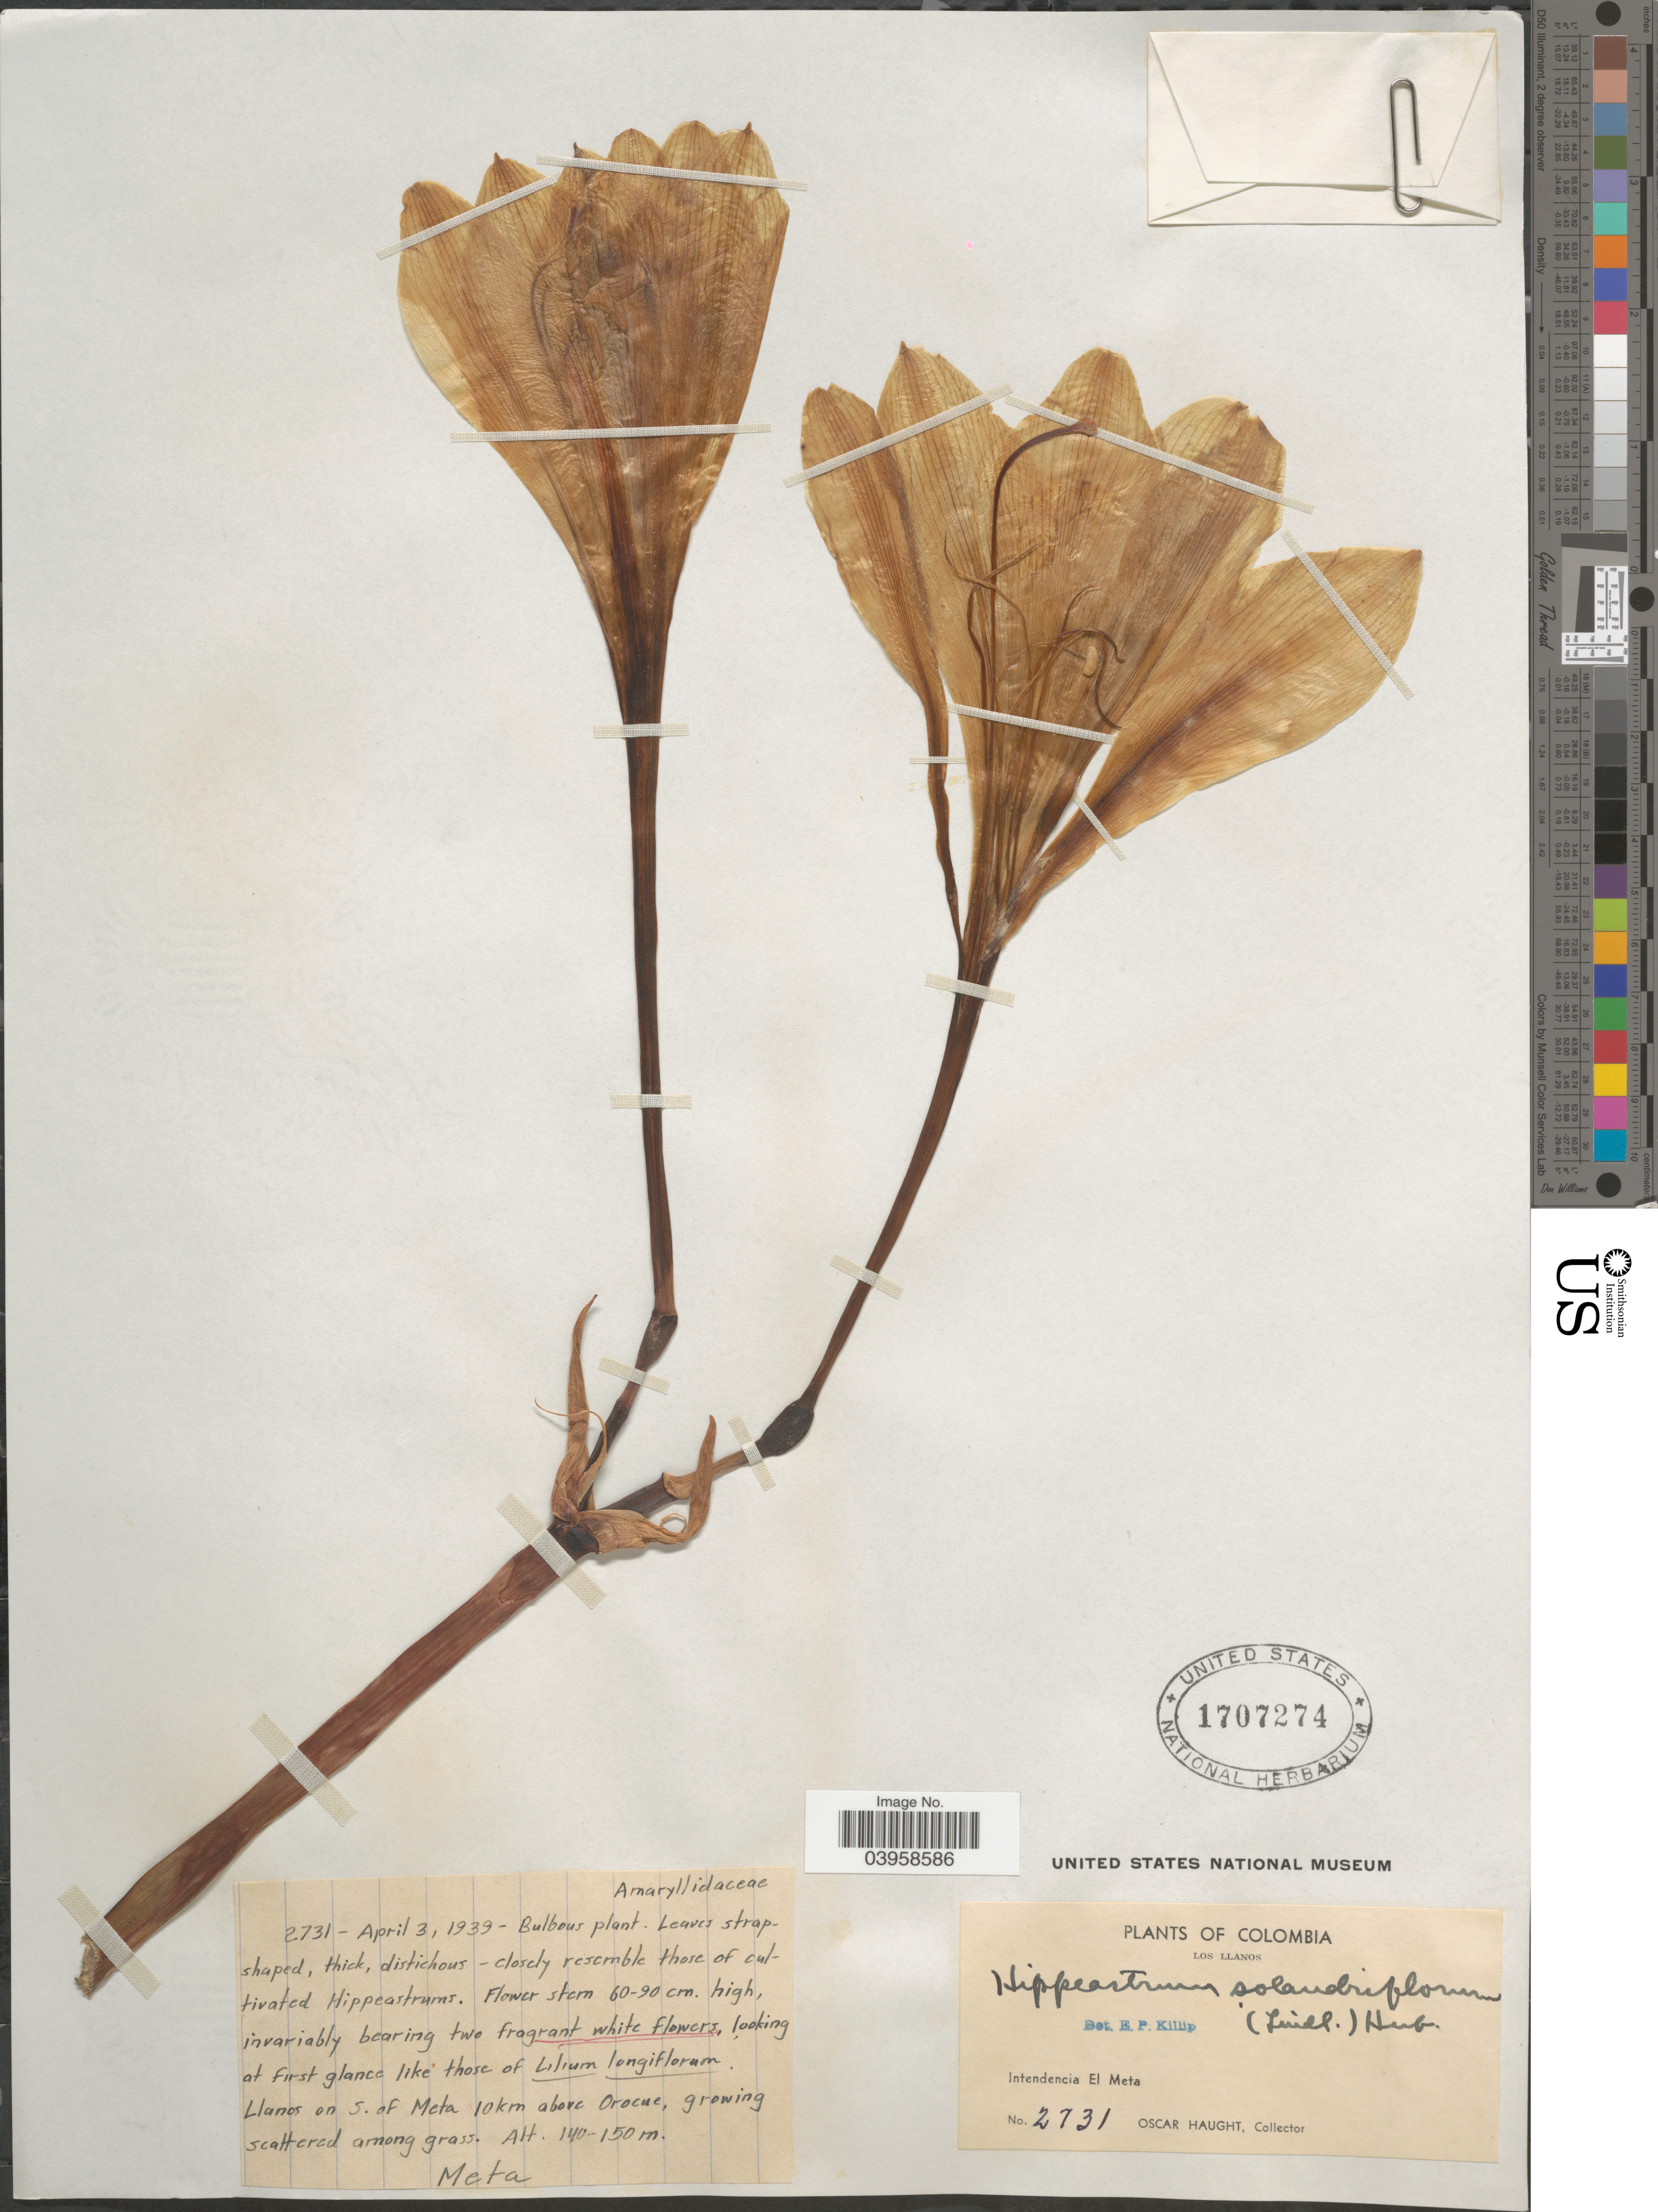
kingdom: Plantae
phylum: Tracheophyta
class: Liliopsida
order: Asparagales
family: Amaryllidaceae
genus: Hippeastrum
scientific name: Hippeastrum solandriflorum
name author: (Lindl.) Herb.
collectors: O. L. Haught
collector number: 2731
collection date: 1939-04-03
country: Colombia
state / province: Meta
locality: Los Llanos. Intendencia El Meta. Llanos on S. of Meta 10km above Orocue.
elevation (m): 140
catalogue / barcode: US 1707274